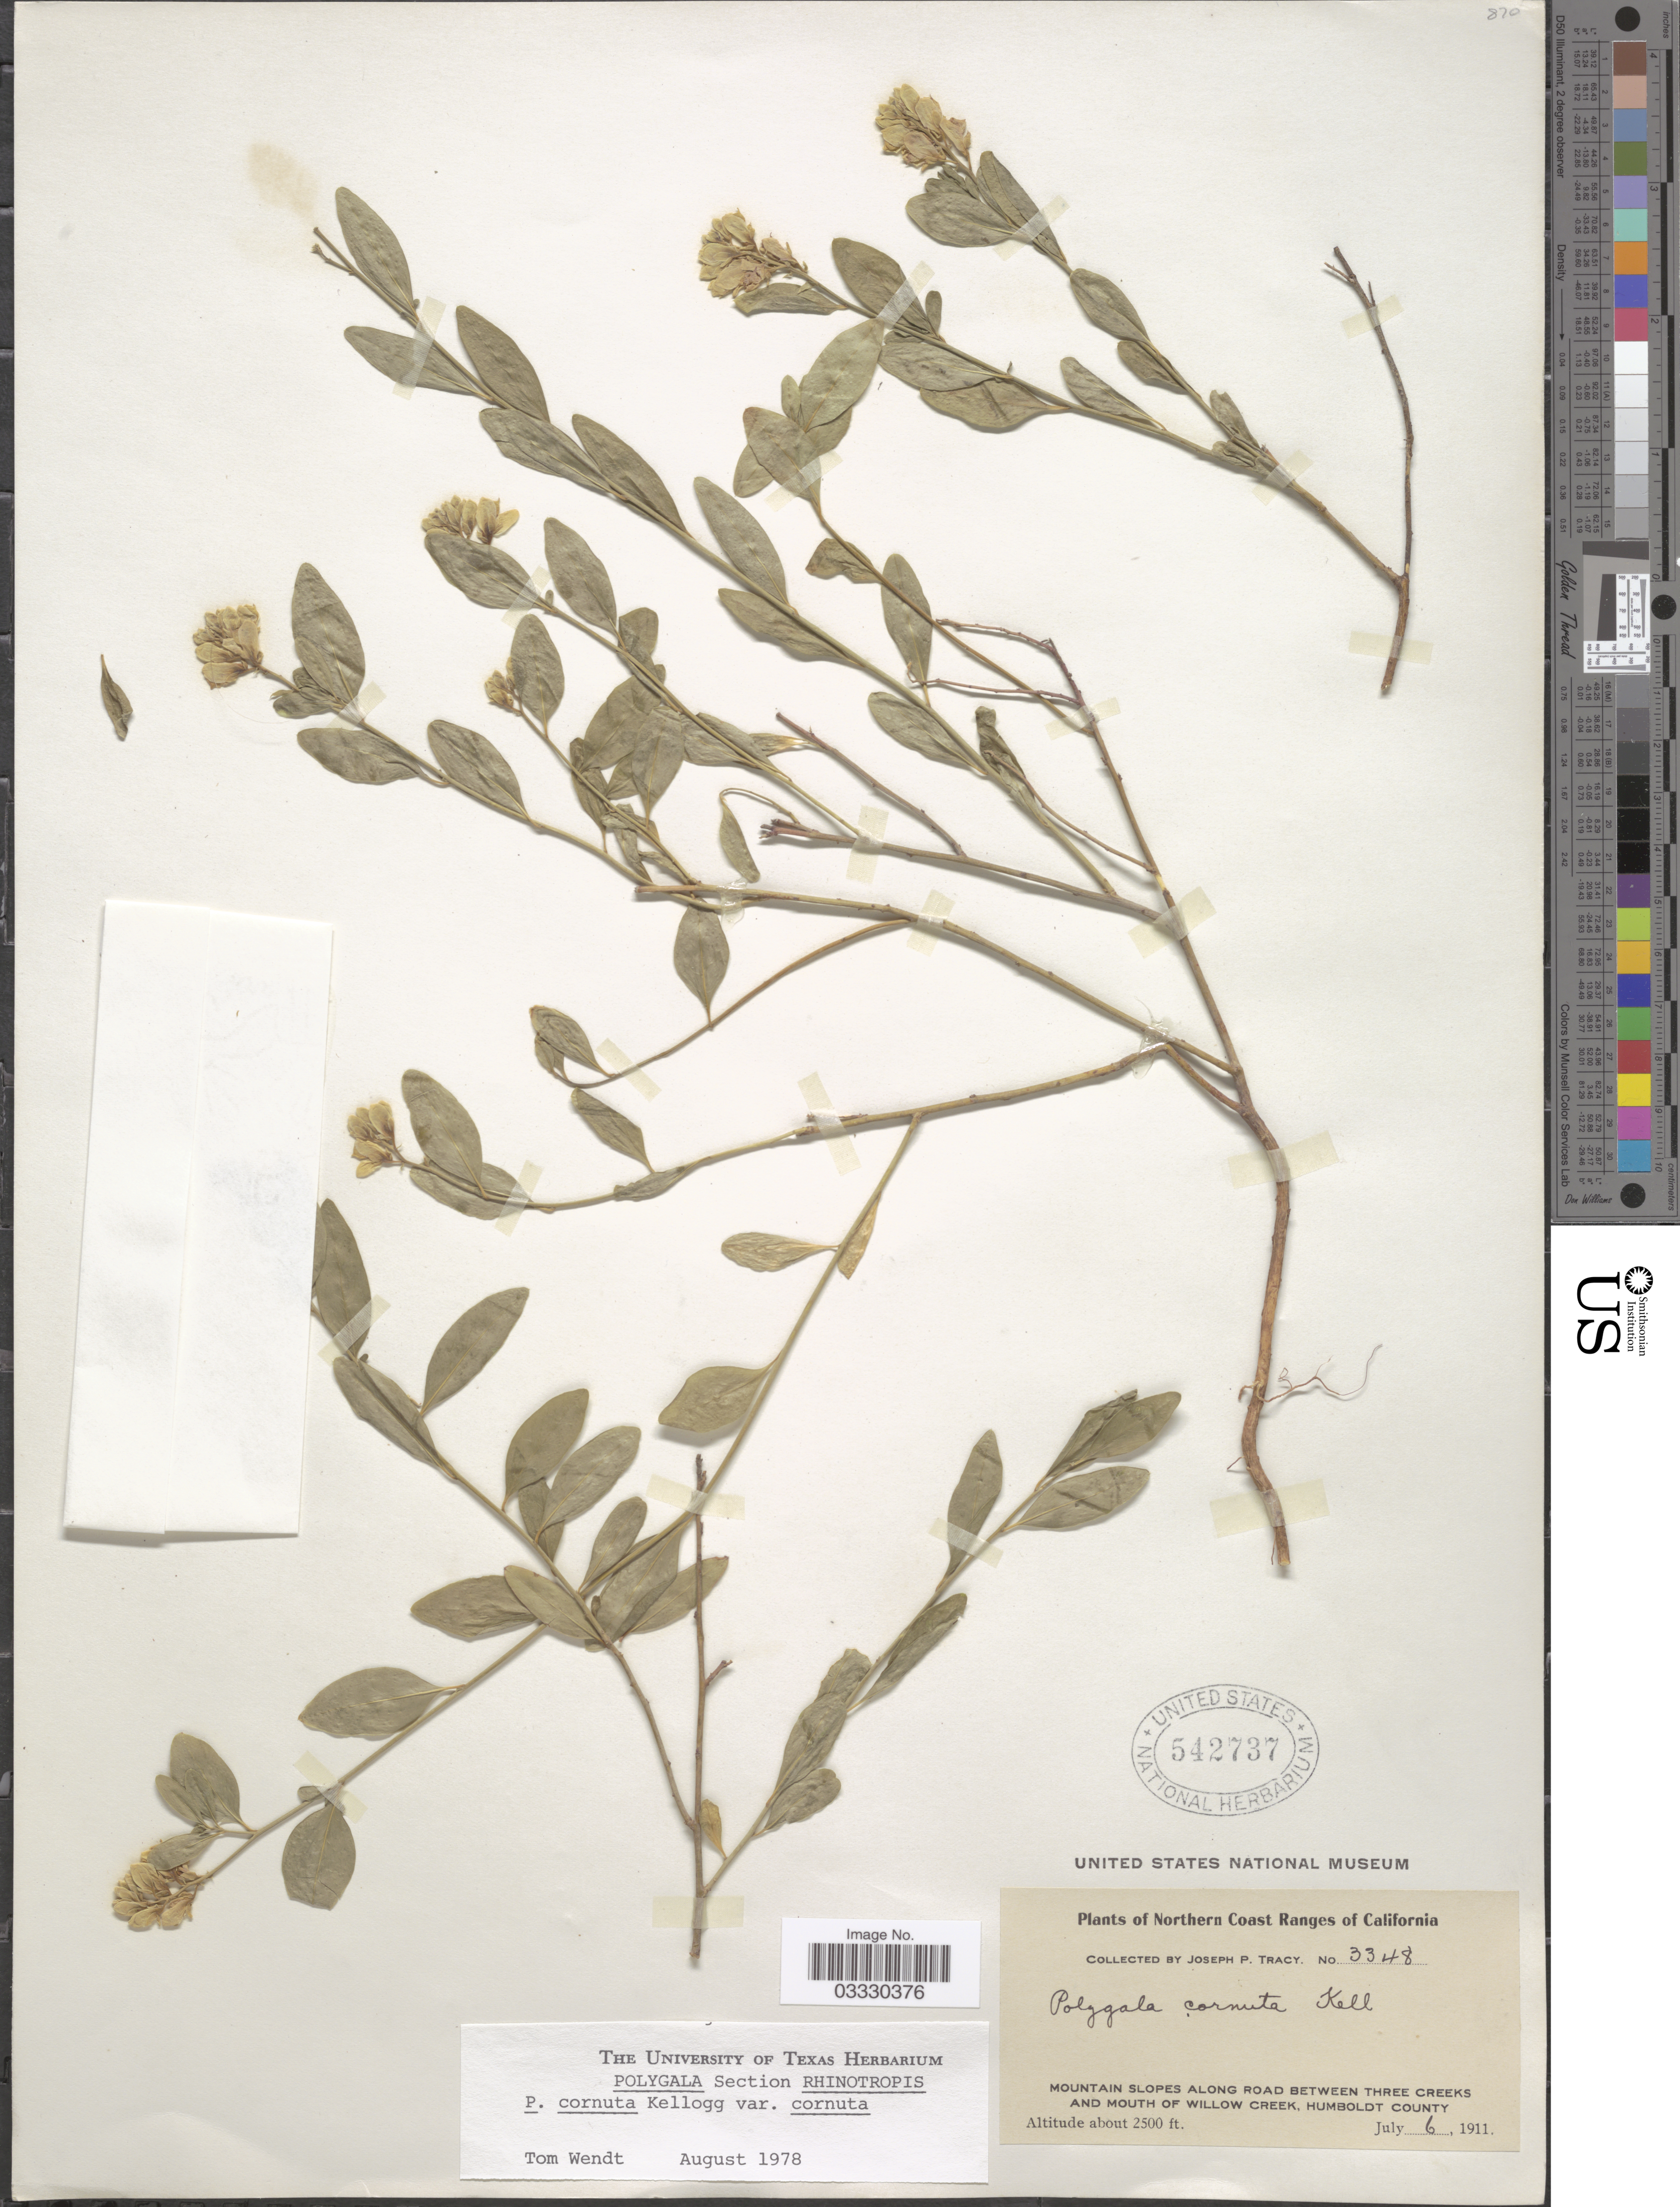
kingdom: Plantae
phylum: Tracheophyta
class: Magnoliopsida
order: Fabales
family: Polygalaceae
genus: Rhinotropis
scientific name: Rhinotropis cornuta var. cornuta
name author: (Kellogg) J.R. Abbott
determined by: Strong, Mark T., (BOT), Smithsonian Institution - National Museum of Natural History (UNITED STATES)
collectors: J. Tracy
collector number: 3348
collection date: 1911-07-06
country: United States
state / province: California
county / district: Humboldt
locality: Northern Coast Ranges of California. Mountain slopes along road three creeks and mouth of Willow Creek, Humboldt County.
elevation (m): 762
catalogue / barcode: US 542737